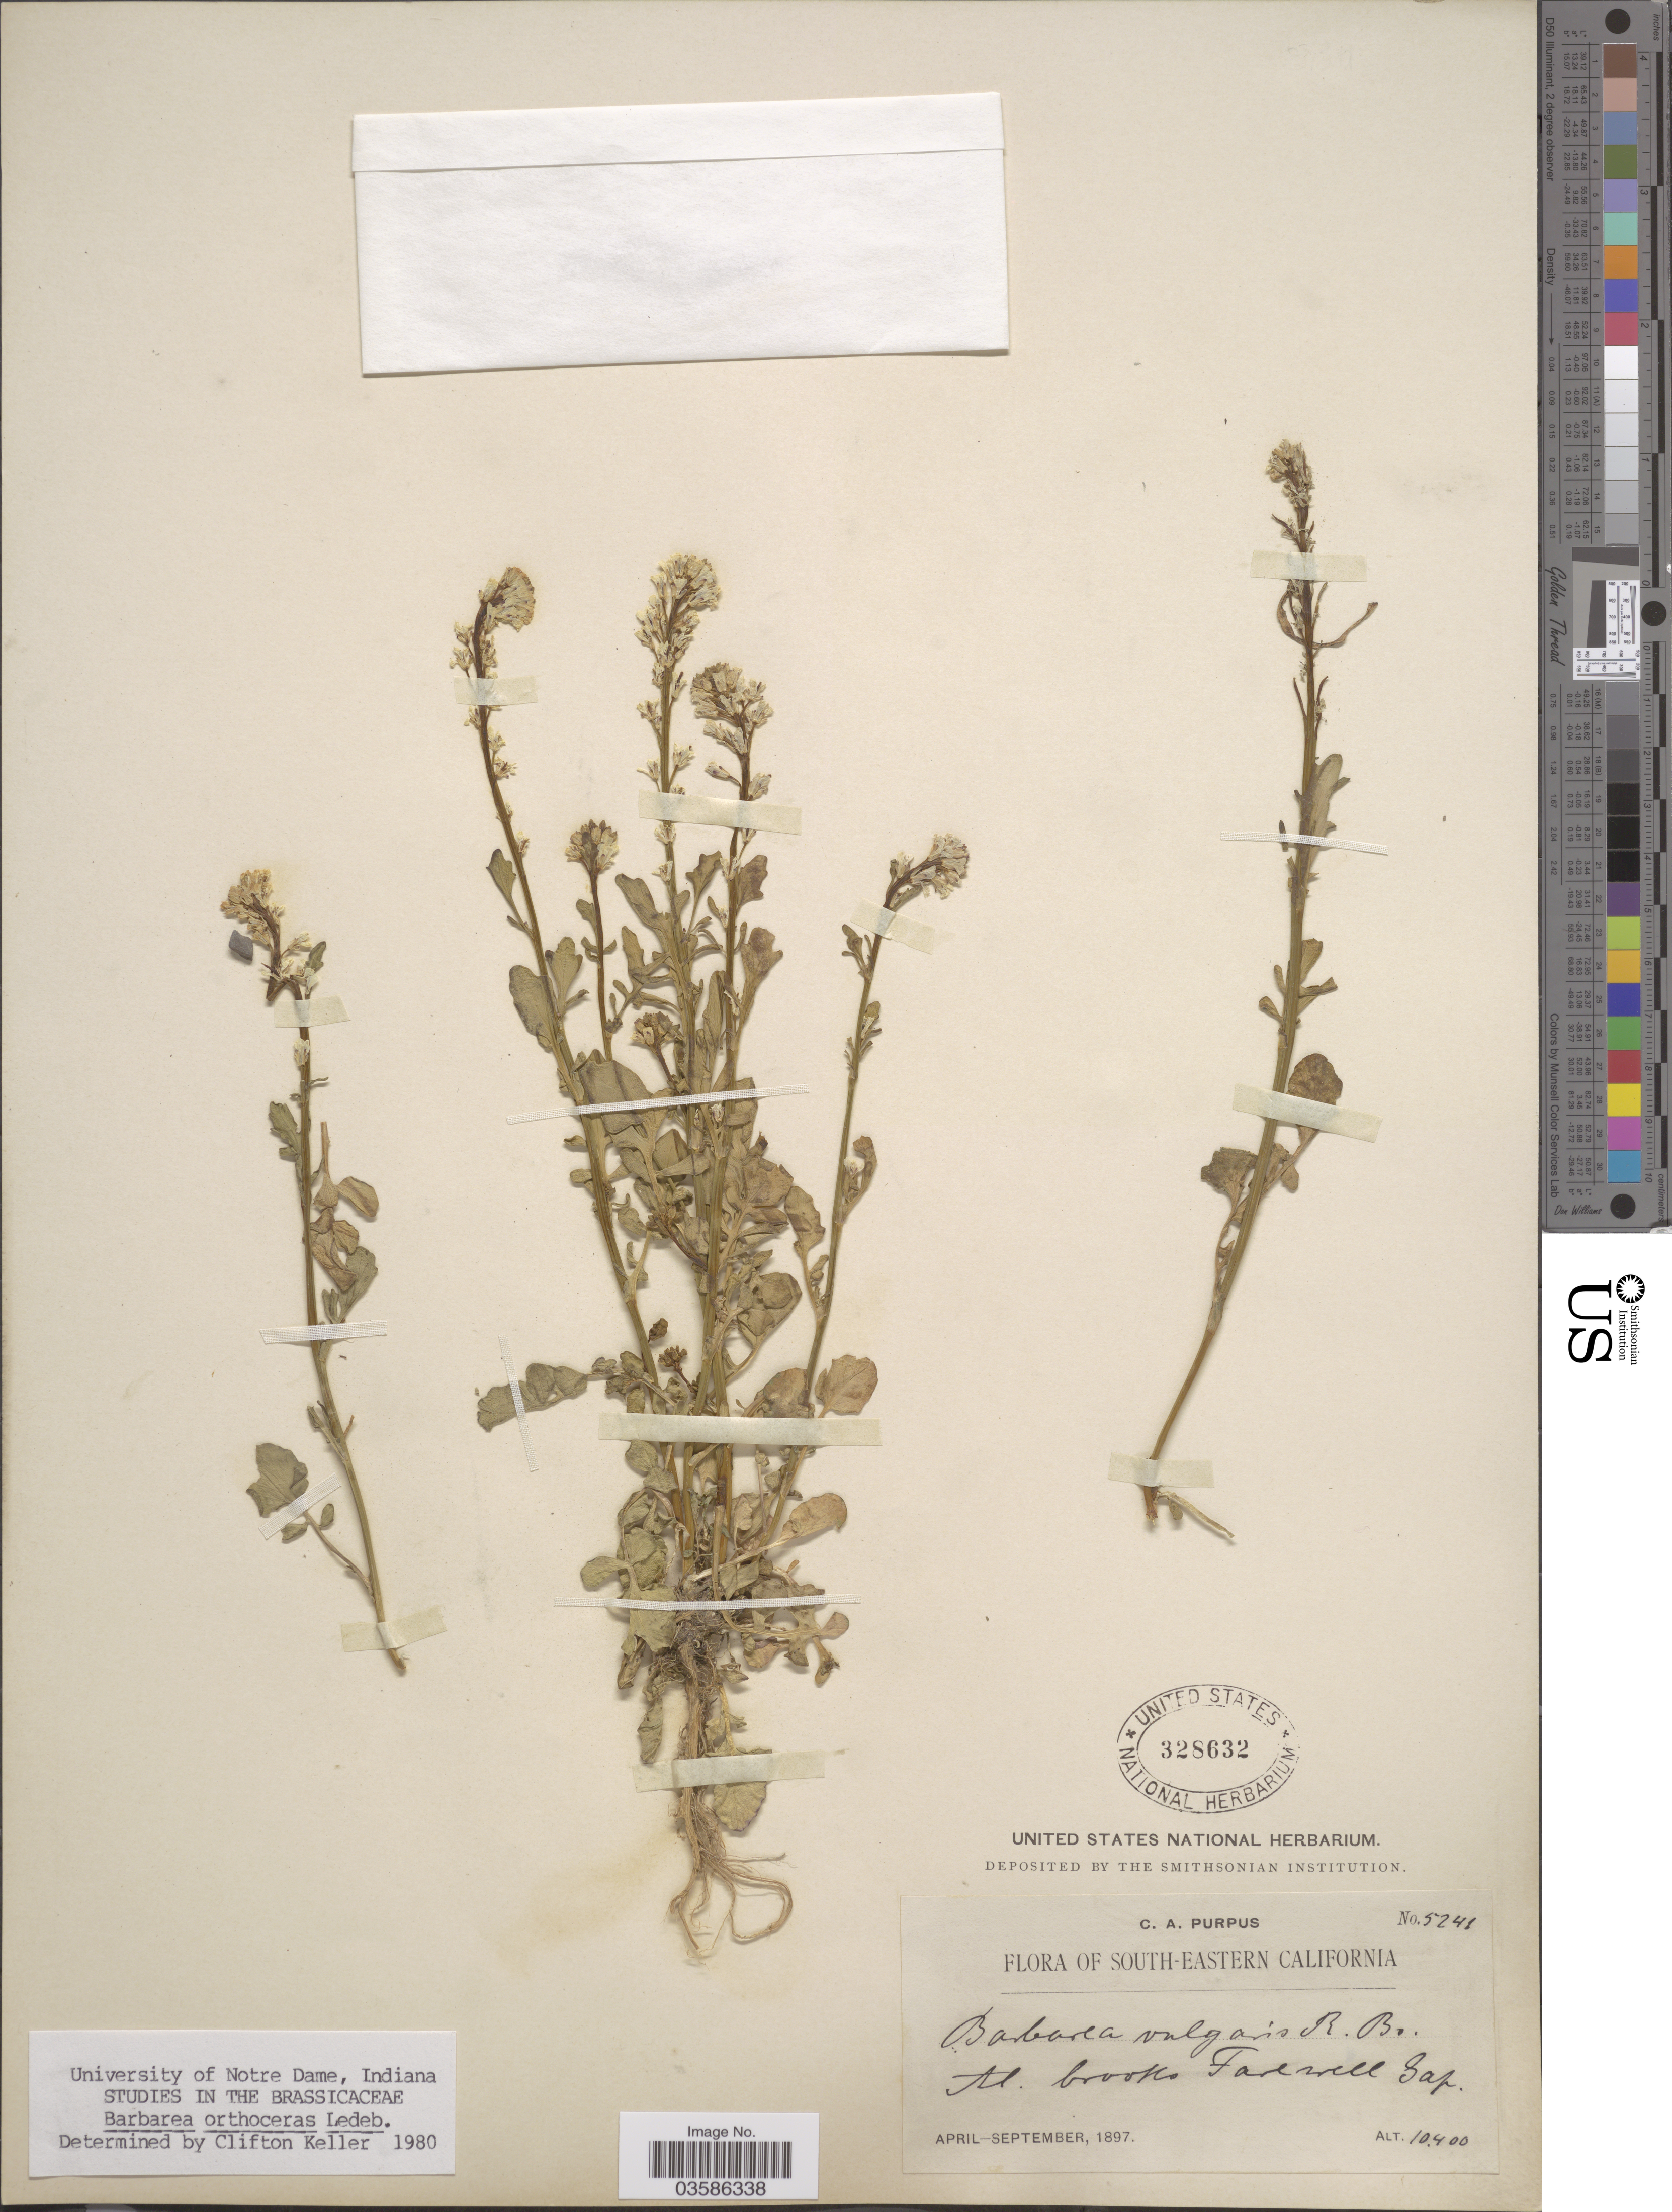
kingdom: Plantae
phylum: Tracheophyta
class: Magnoliopsida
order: Brassicales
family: Brassicaceae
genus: Barbarea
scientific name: Barbarea orthoceras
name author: Ledeb.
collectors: C. A. Purpus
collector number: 5241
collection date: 1897-04/1897-09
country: United States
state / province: California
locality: South-eastern California. Al. brooks Farewell Gap.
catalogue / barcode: US 328632